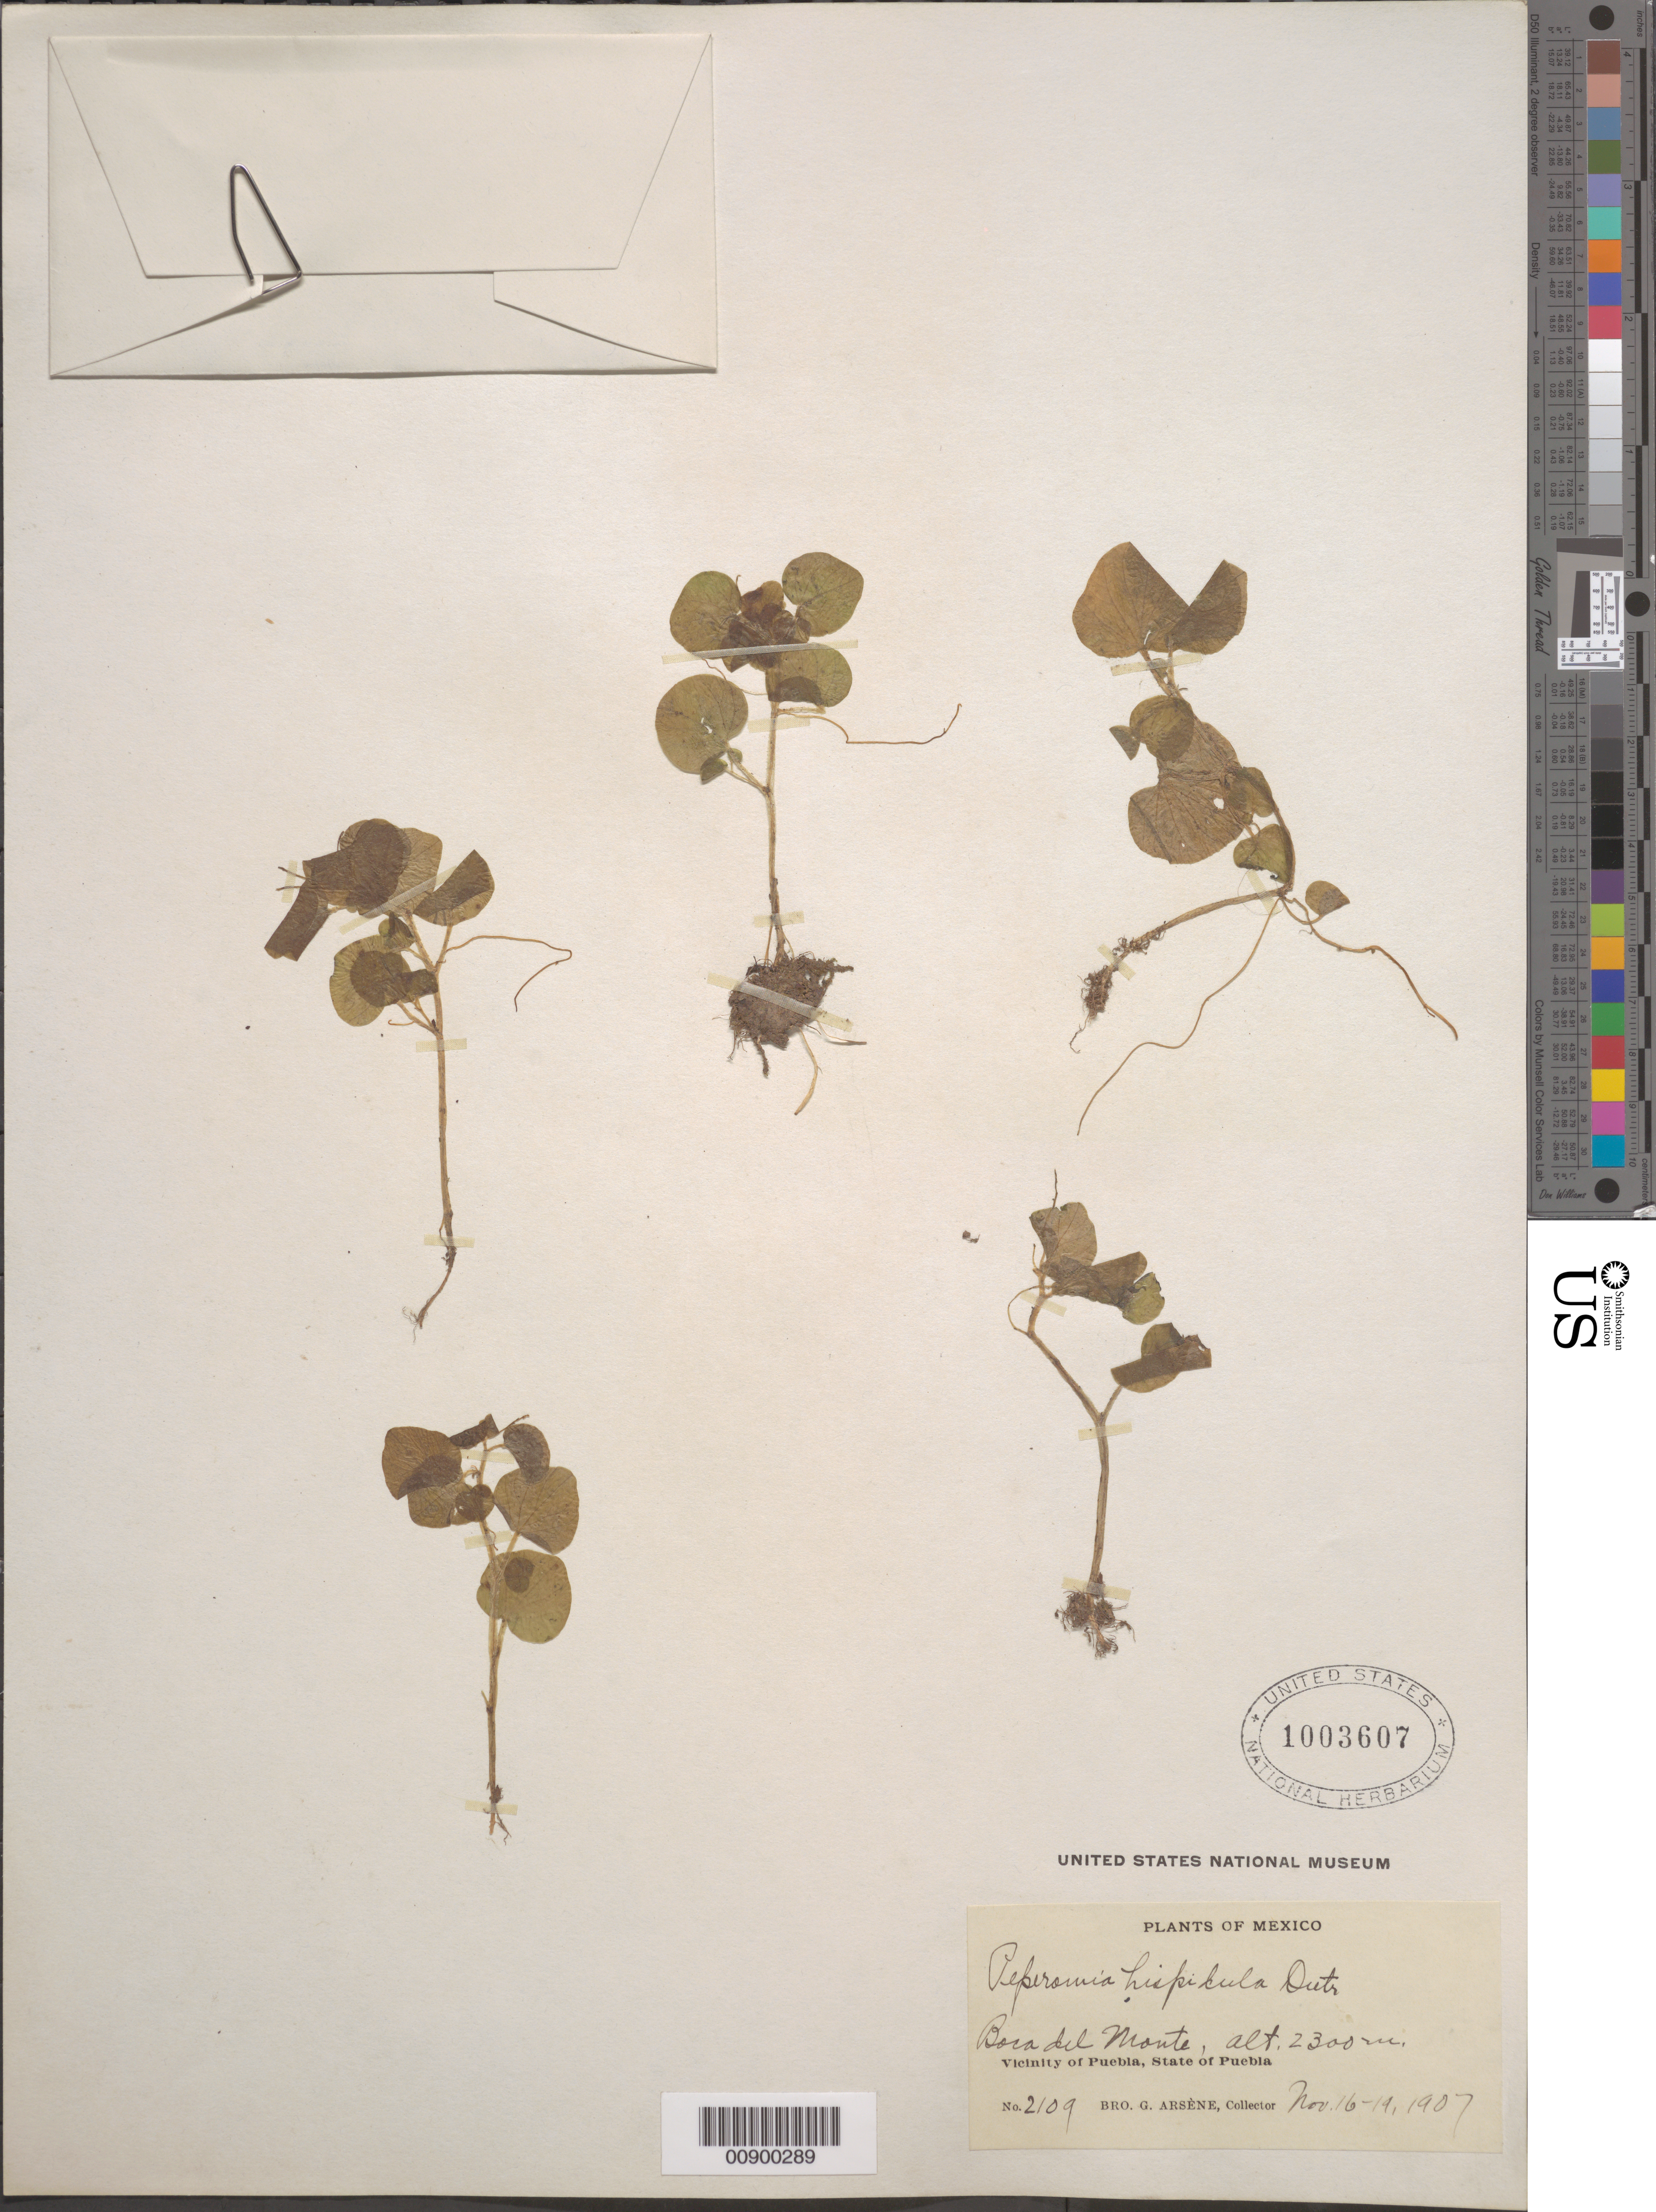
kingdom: Plantae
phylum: Tracheophyta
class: Magnoliopsida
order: Piperales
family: Piperaceae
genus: Peperomia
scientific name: Peperomia hispiduliformis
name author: Trel. in Moldenke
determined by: Jiménez, José Estaban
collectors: Bro. G. Arsène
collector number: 2109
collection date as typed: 16 Nov 1907 to 19 Nov 1907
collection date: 1907-11-16/1907-11-19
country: Mexico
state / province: Puebla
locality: Boca del Monte. Vicinity of Puebla, State of Puebla.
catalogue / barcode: US 1003607